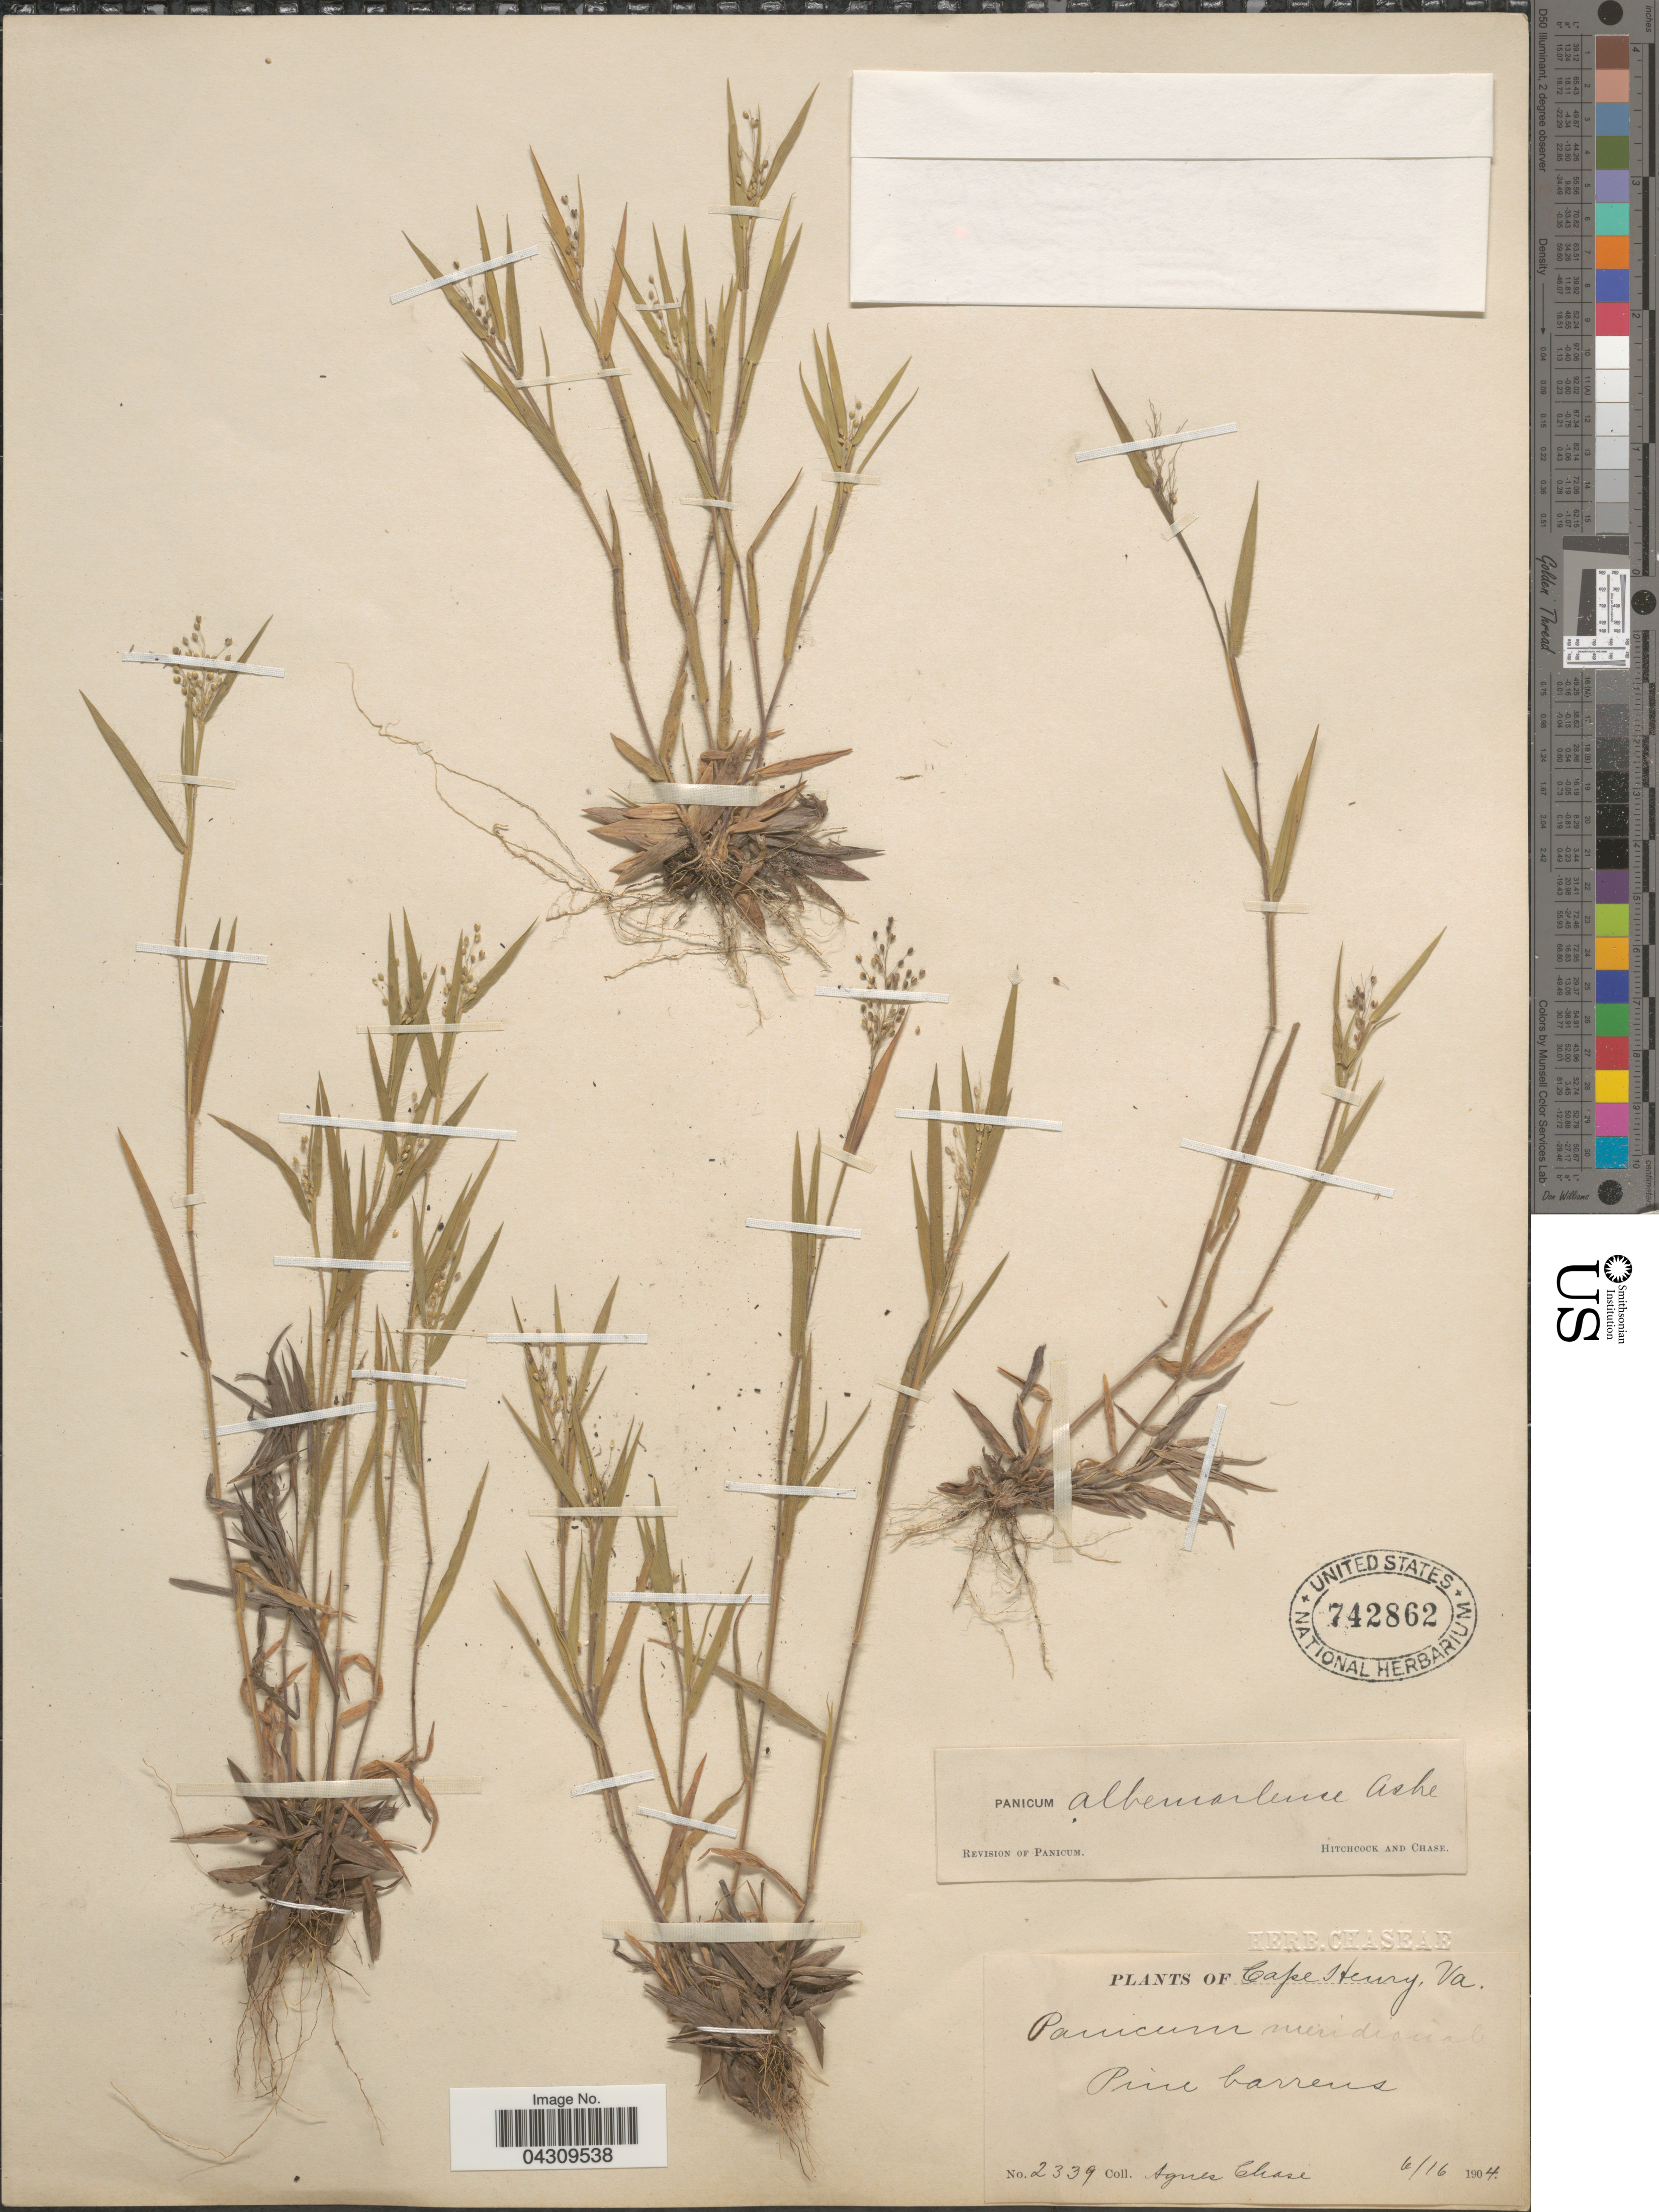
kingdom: Plantae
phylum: Tracheophyta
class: Liliopsida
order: Poales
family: Poaceae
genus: Dichanthelium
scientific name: Dichanthelium acuminatum var. acuminatum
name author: (Sw.) Gould & C.A. Clark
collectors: A. Chase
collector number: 2339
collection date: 1904-06-16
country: United States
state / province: Virginia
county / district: City of Virginia Beach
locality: Cape Henry. Pine barrens.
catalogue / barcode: US 742862